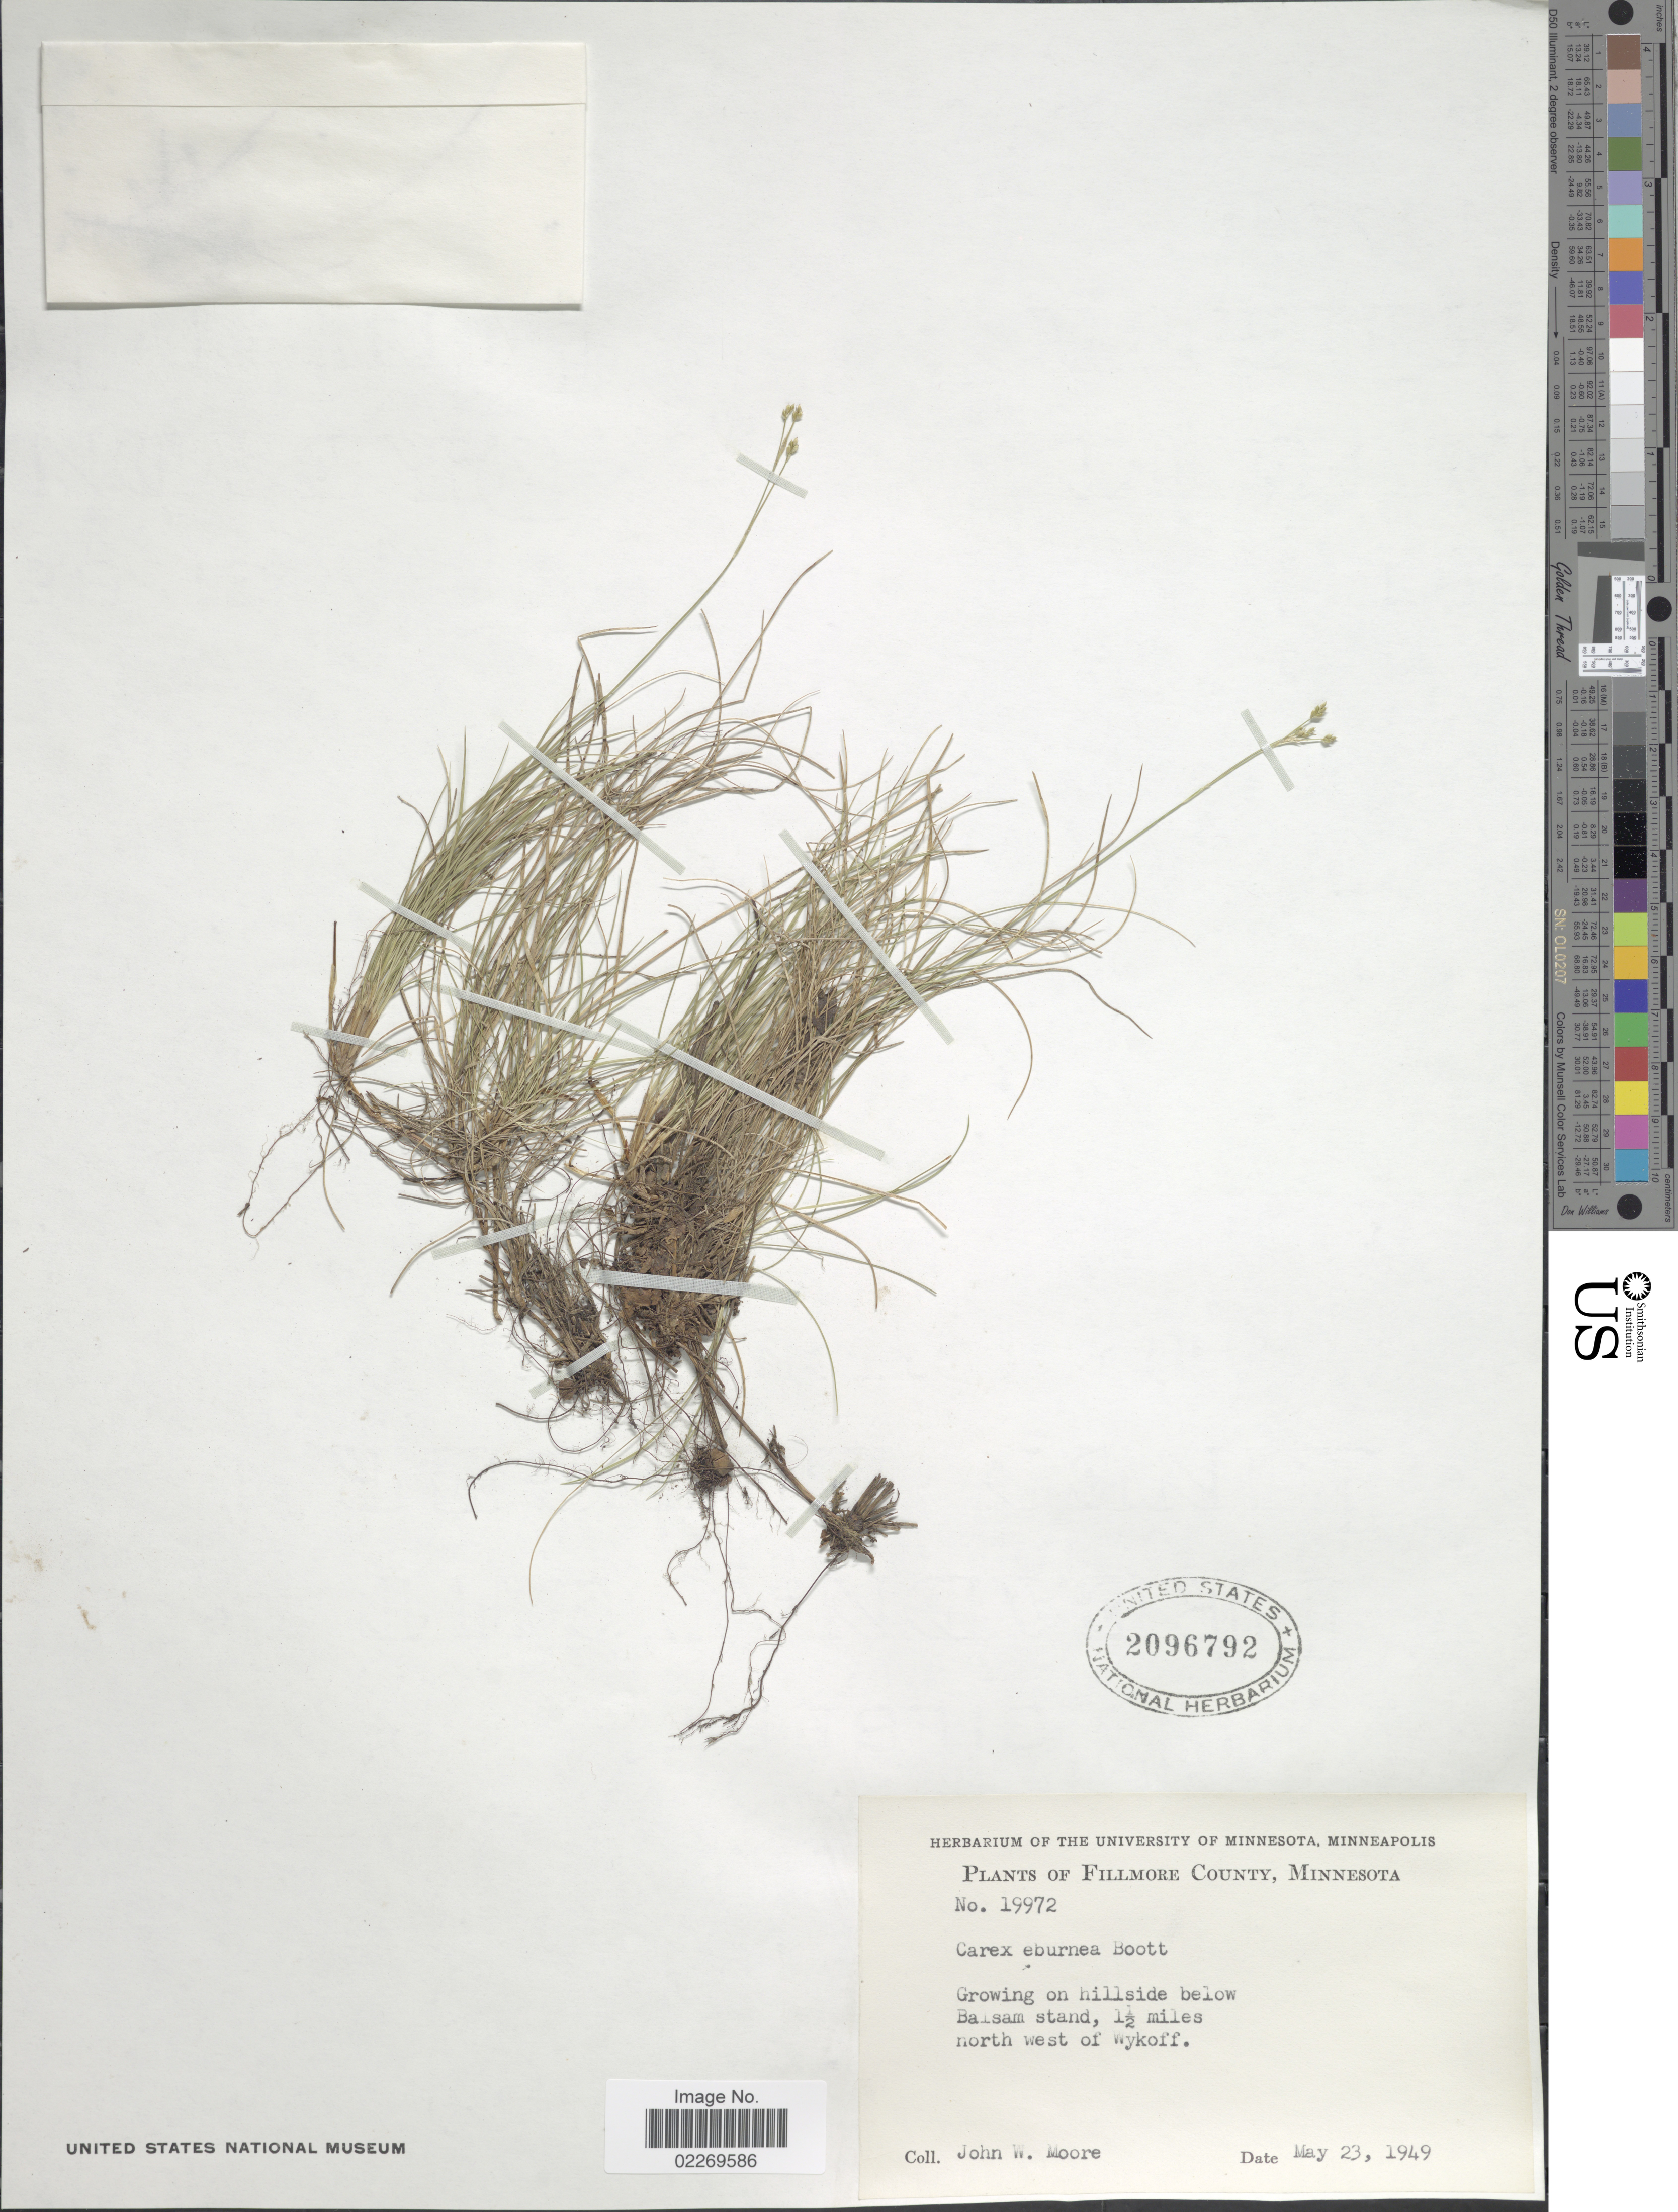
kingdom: Plantae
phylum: Tracheophyta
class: Liliopsida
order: Poales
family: Cyperaceae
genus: Carex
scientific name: Carex eburnea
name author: Boott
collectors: J. Moore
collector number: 19972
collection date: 1949-05-23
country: United States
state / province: Minnesota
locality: Fillmore County, below Balsam stand, 1 1/2 miles north west of Wykoff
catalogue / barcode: US 2096792